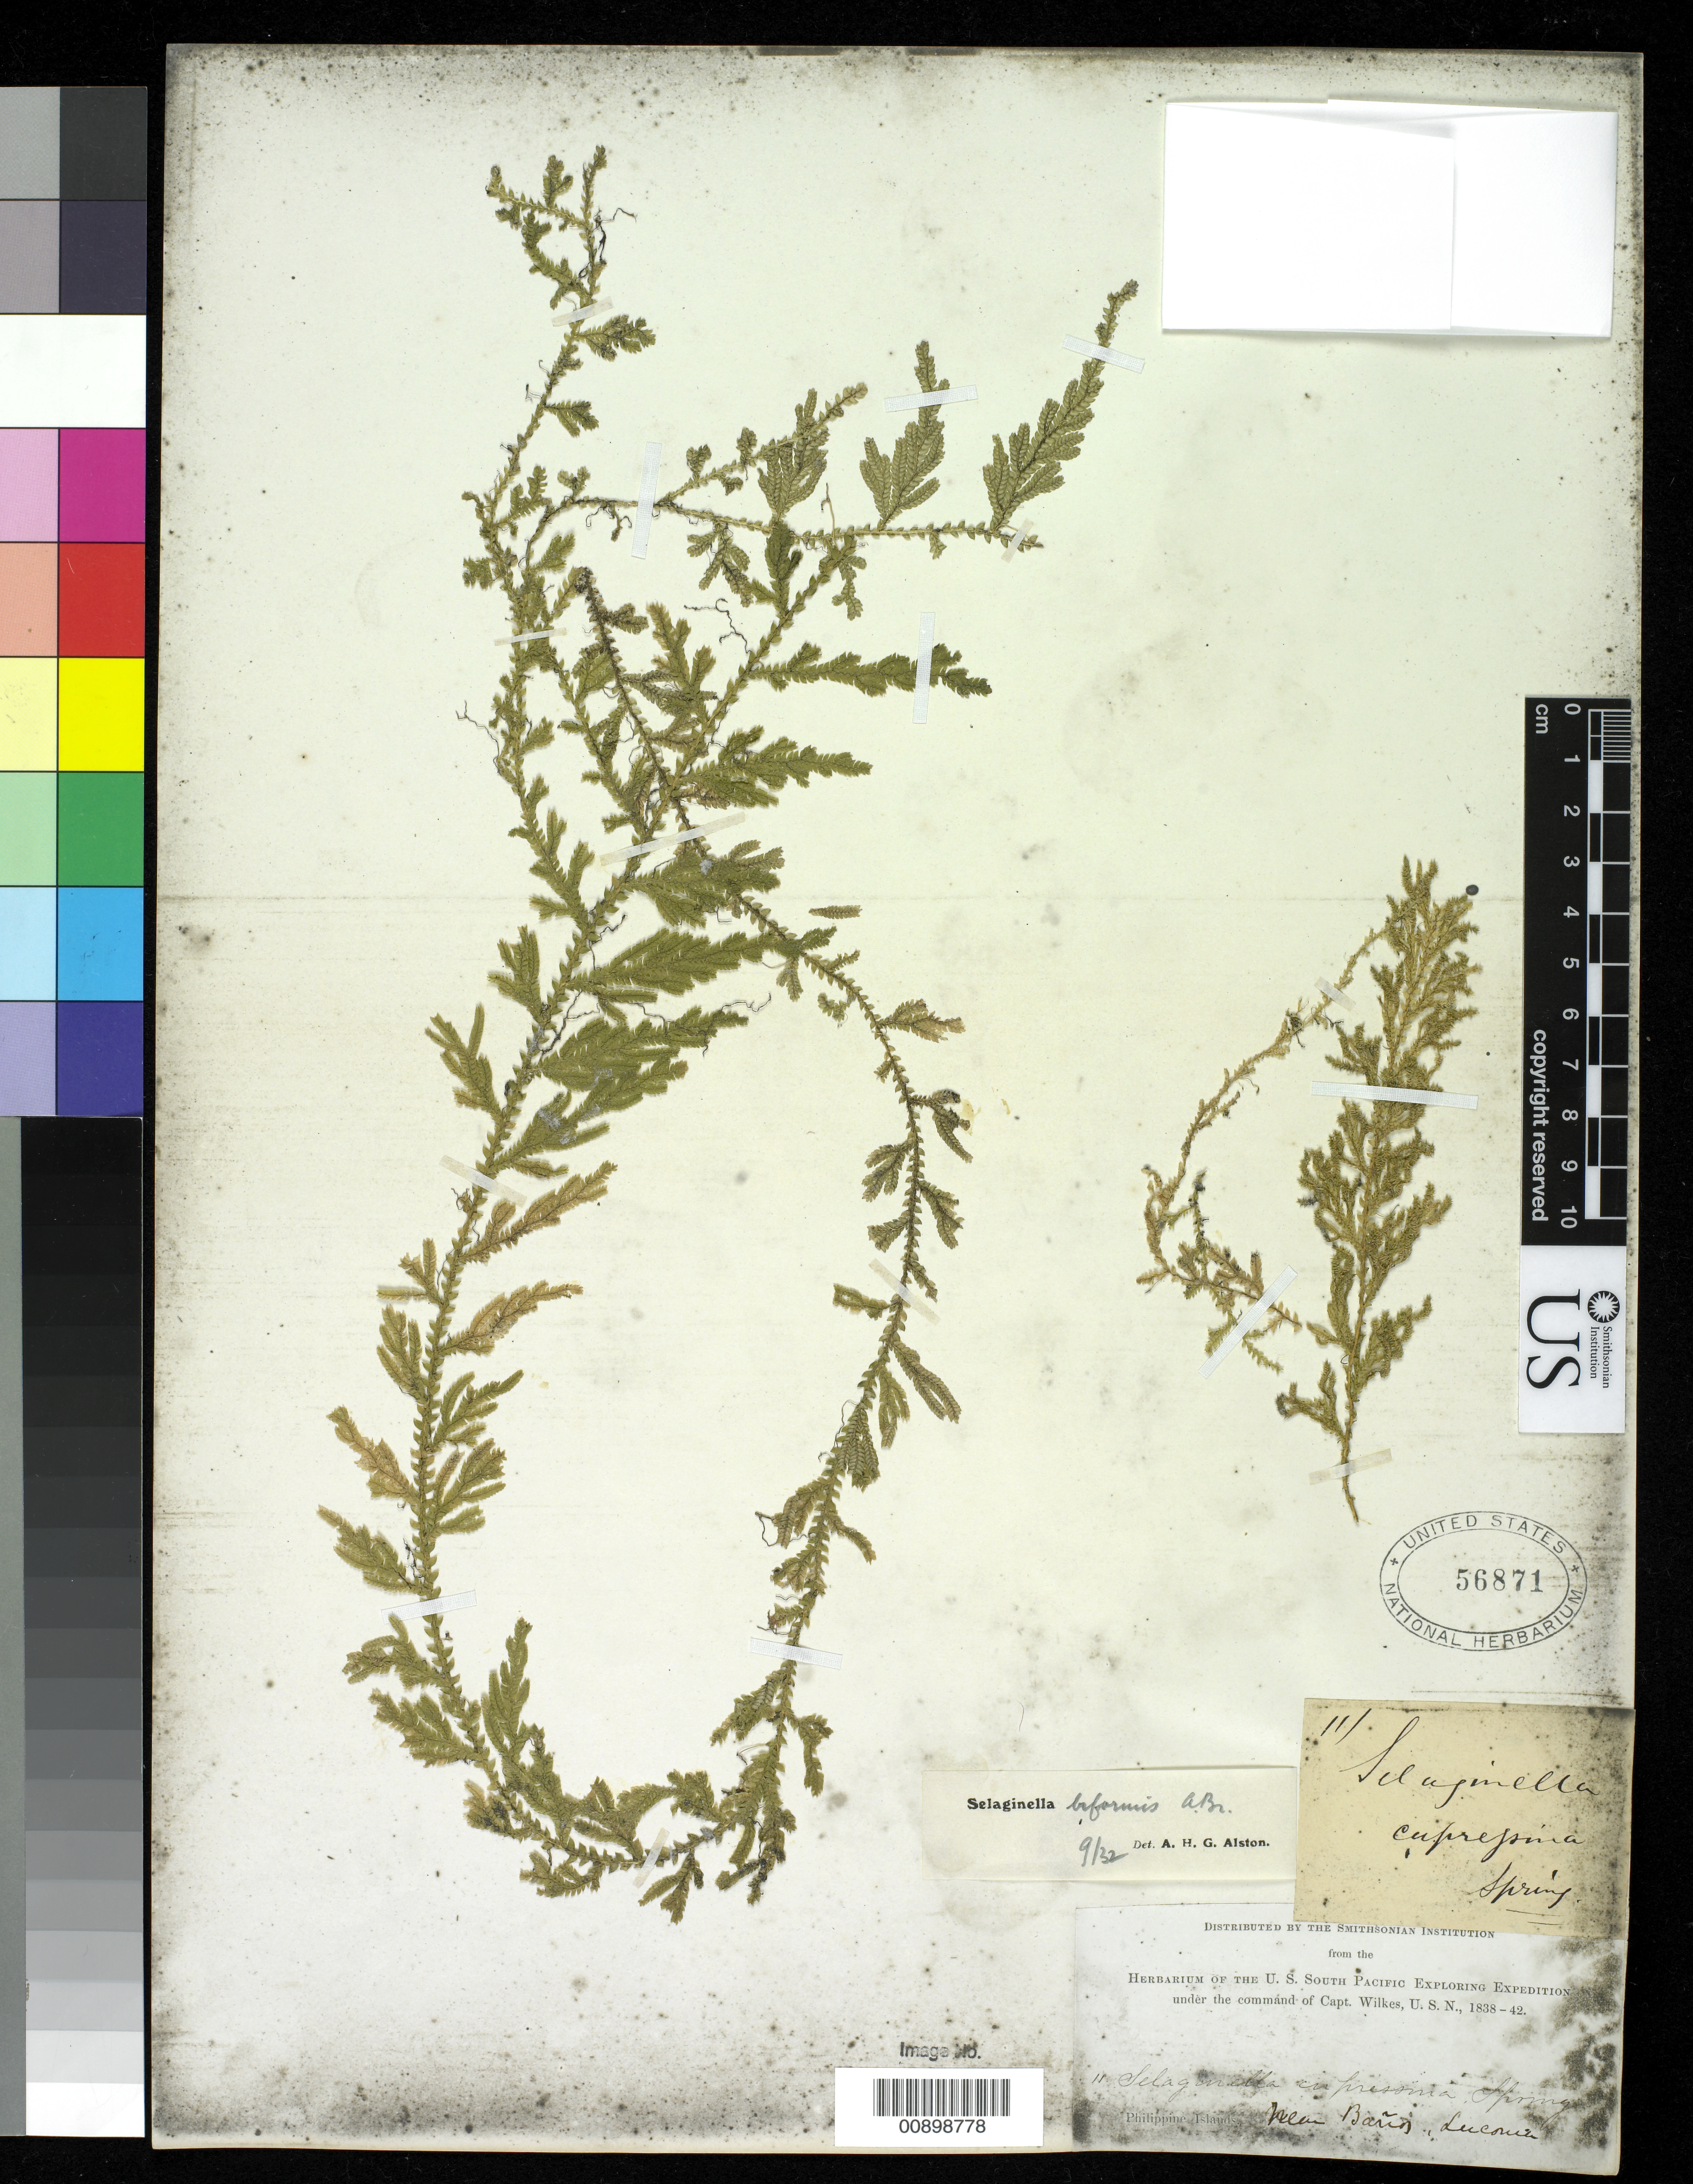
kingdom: Plantae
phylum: Tracheophyta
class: Lycopodiopsida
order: Selaginellales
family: Selaginellaceae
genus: Selaginella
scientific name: Selaginella biformis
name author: A. Braun ex Kuhn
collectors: Wilkes Explor. Exped.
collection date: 1838/1842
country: Philippines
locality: Near Banos Luconia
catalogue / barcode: US 56871